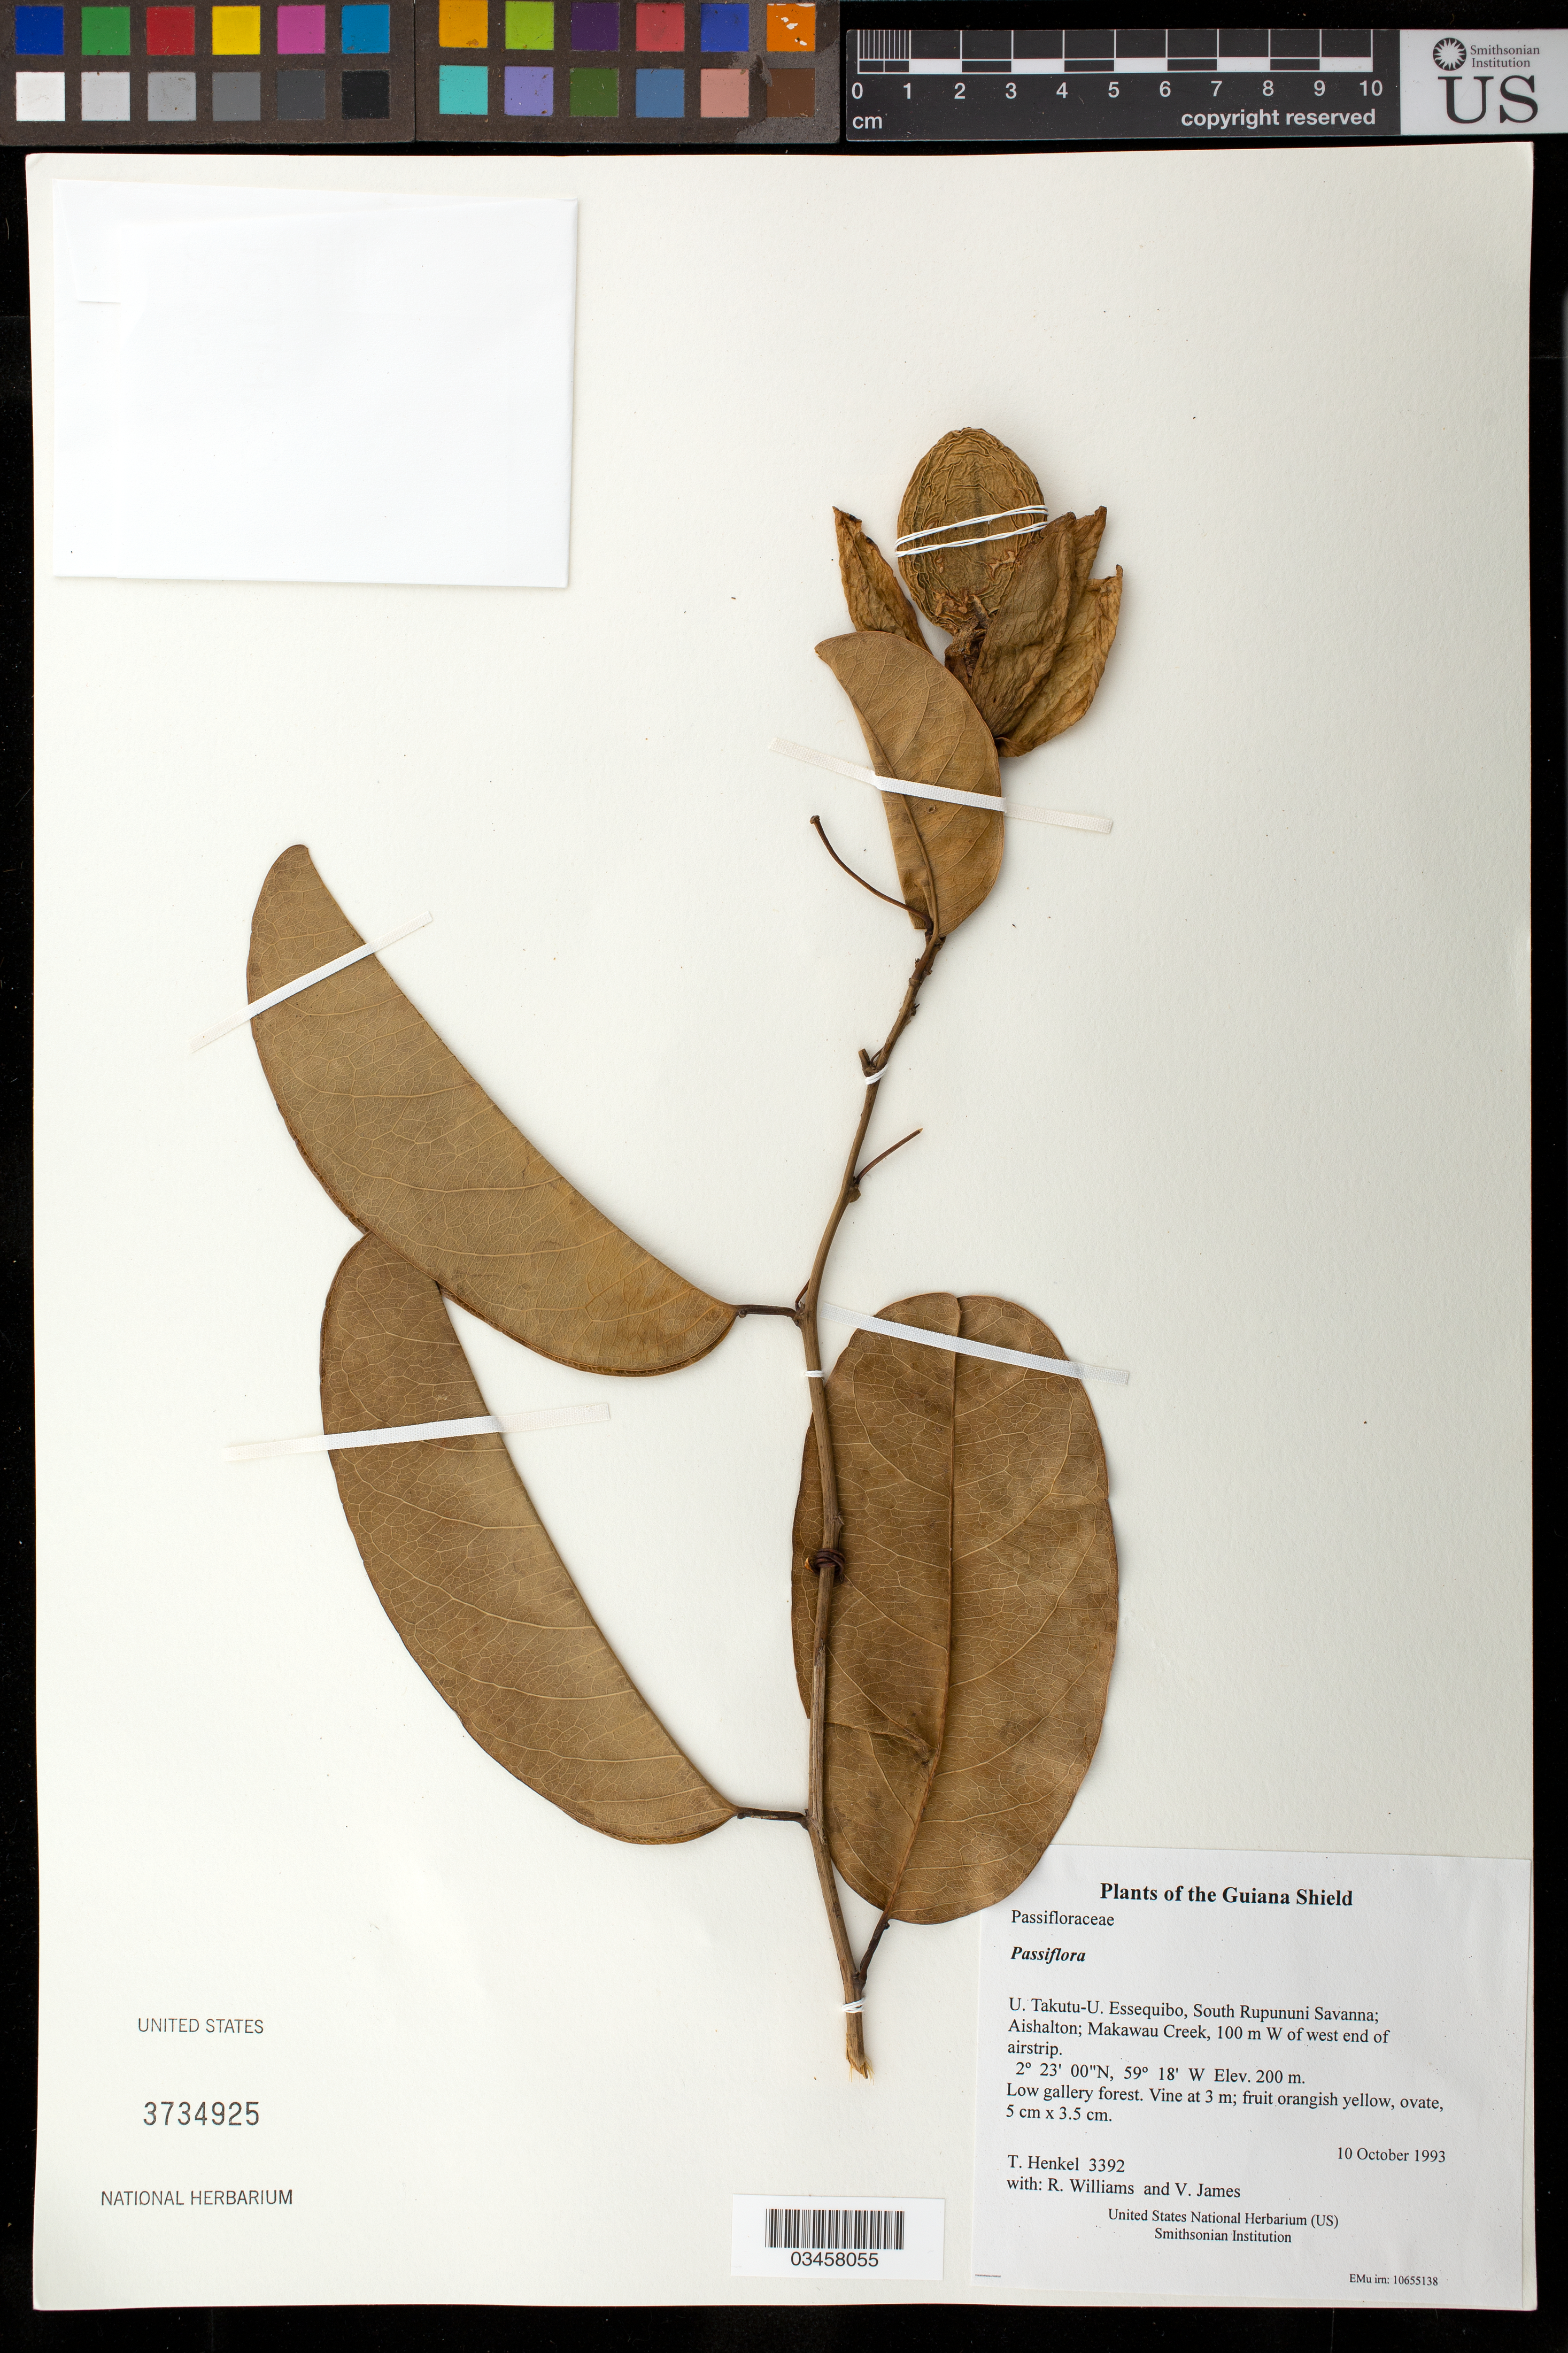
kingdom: Plantae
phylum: Tracheophyta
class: Magnoliopsida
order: Malpighiales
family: Passifloraceae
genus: Passiflora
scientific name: Passiflora laurifolia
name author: L.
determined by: Feuillet, C.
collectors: T. Henkel, R. Williams & V. James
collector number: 3392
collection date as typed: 10 October 1993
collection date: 1993-10-10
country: Guyana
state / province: U. Takutu-U. Essequibo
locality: South Rupununi Savanna; Aishalton; Makawau Creek, 100 m W of west end of airstrip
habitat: Low gallery forest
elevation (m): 200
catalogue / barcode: US 3734925